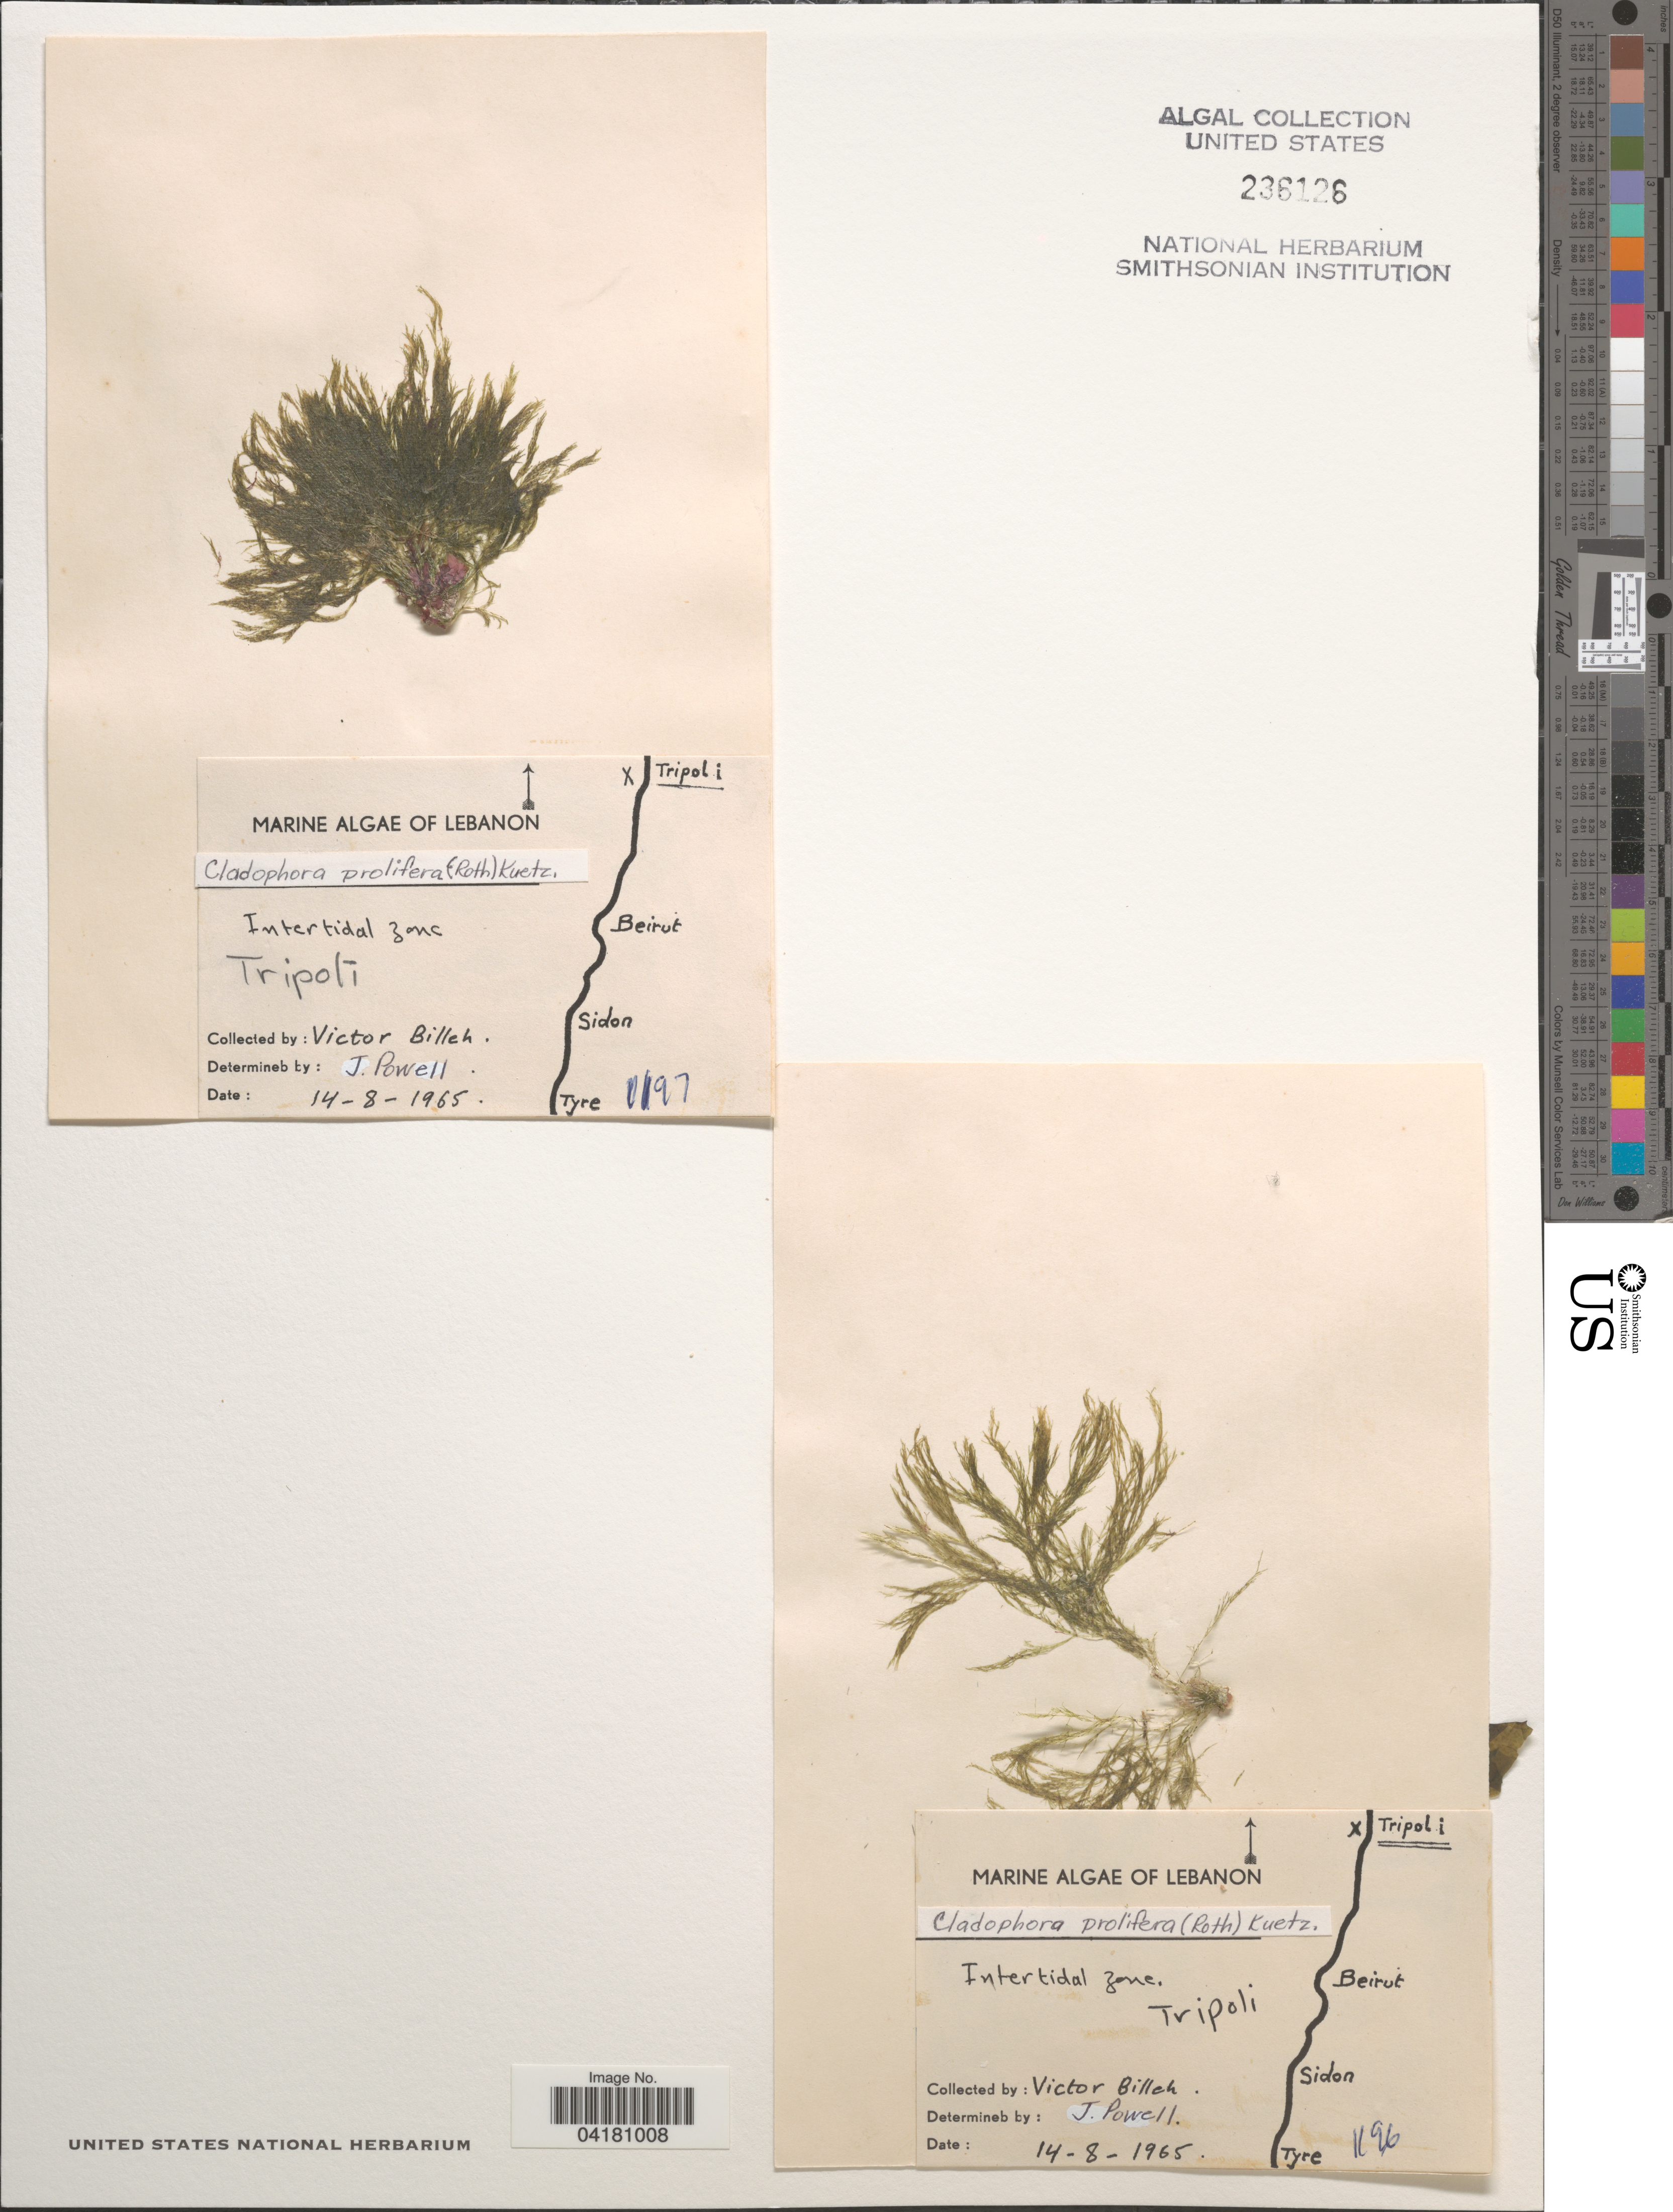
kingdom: Plantae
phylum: Chlorophyta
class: Ulvophyceae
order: Cladophorales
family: Cladophoraceae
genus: Cladophora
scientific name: Cladophora prolifera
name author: (Roth) Kütz.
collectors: V. Billeh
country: Lebanon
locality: Intertidal zone. Tripoli.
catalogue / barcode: US 236126